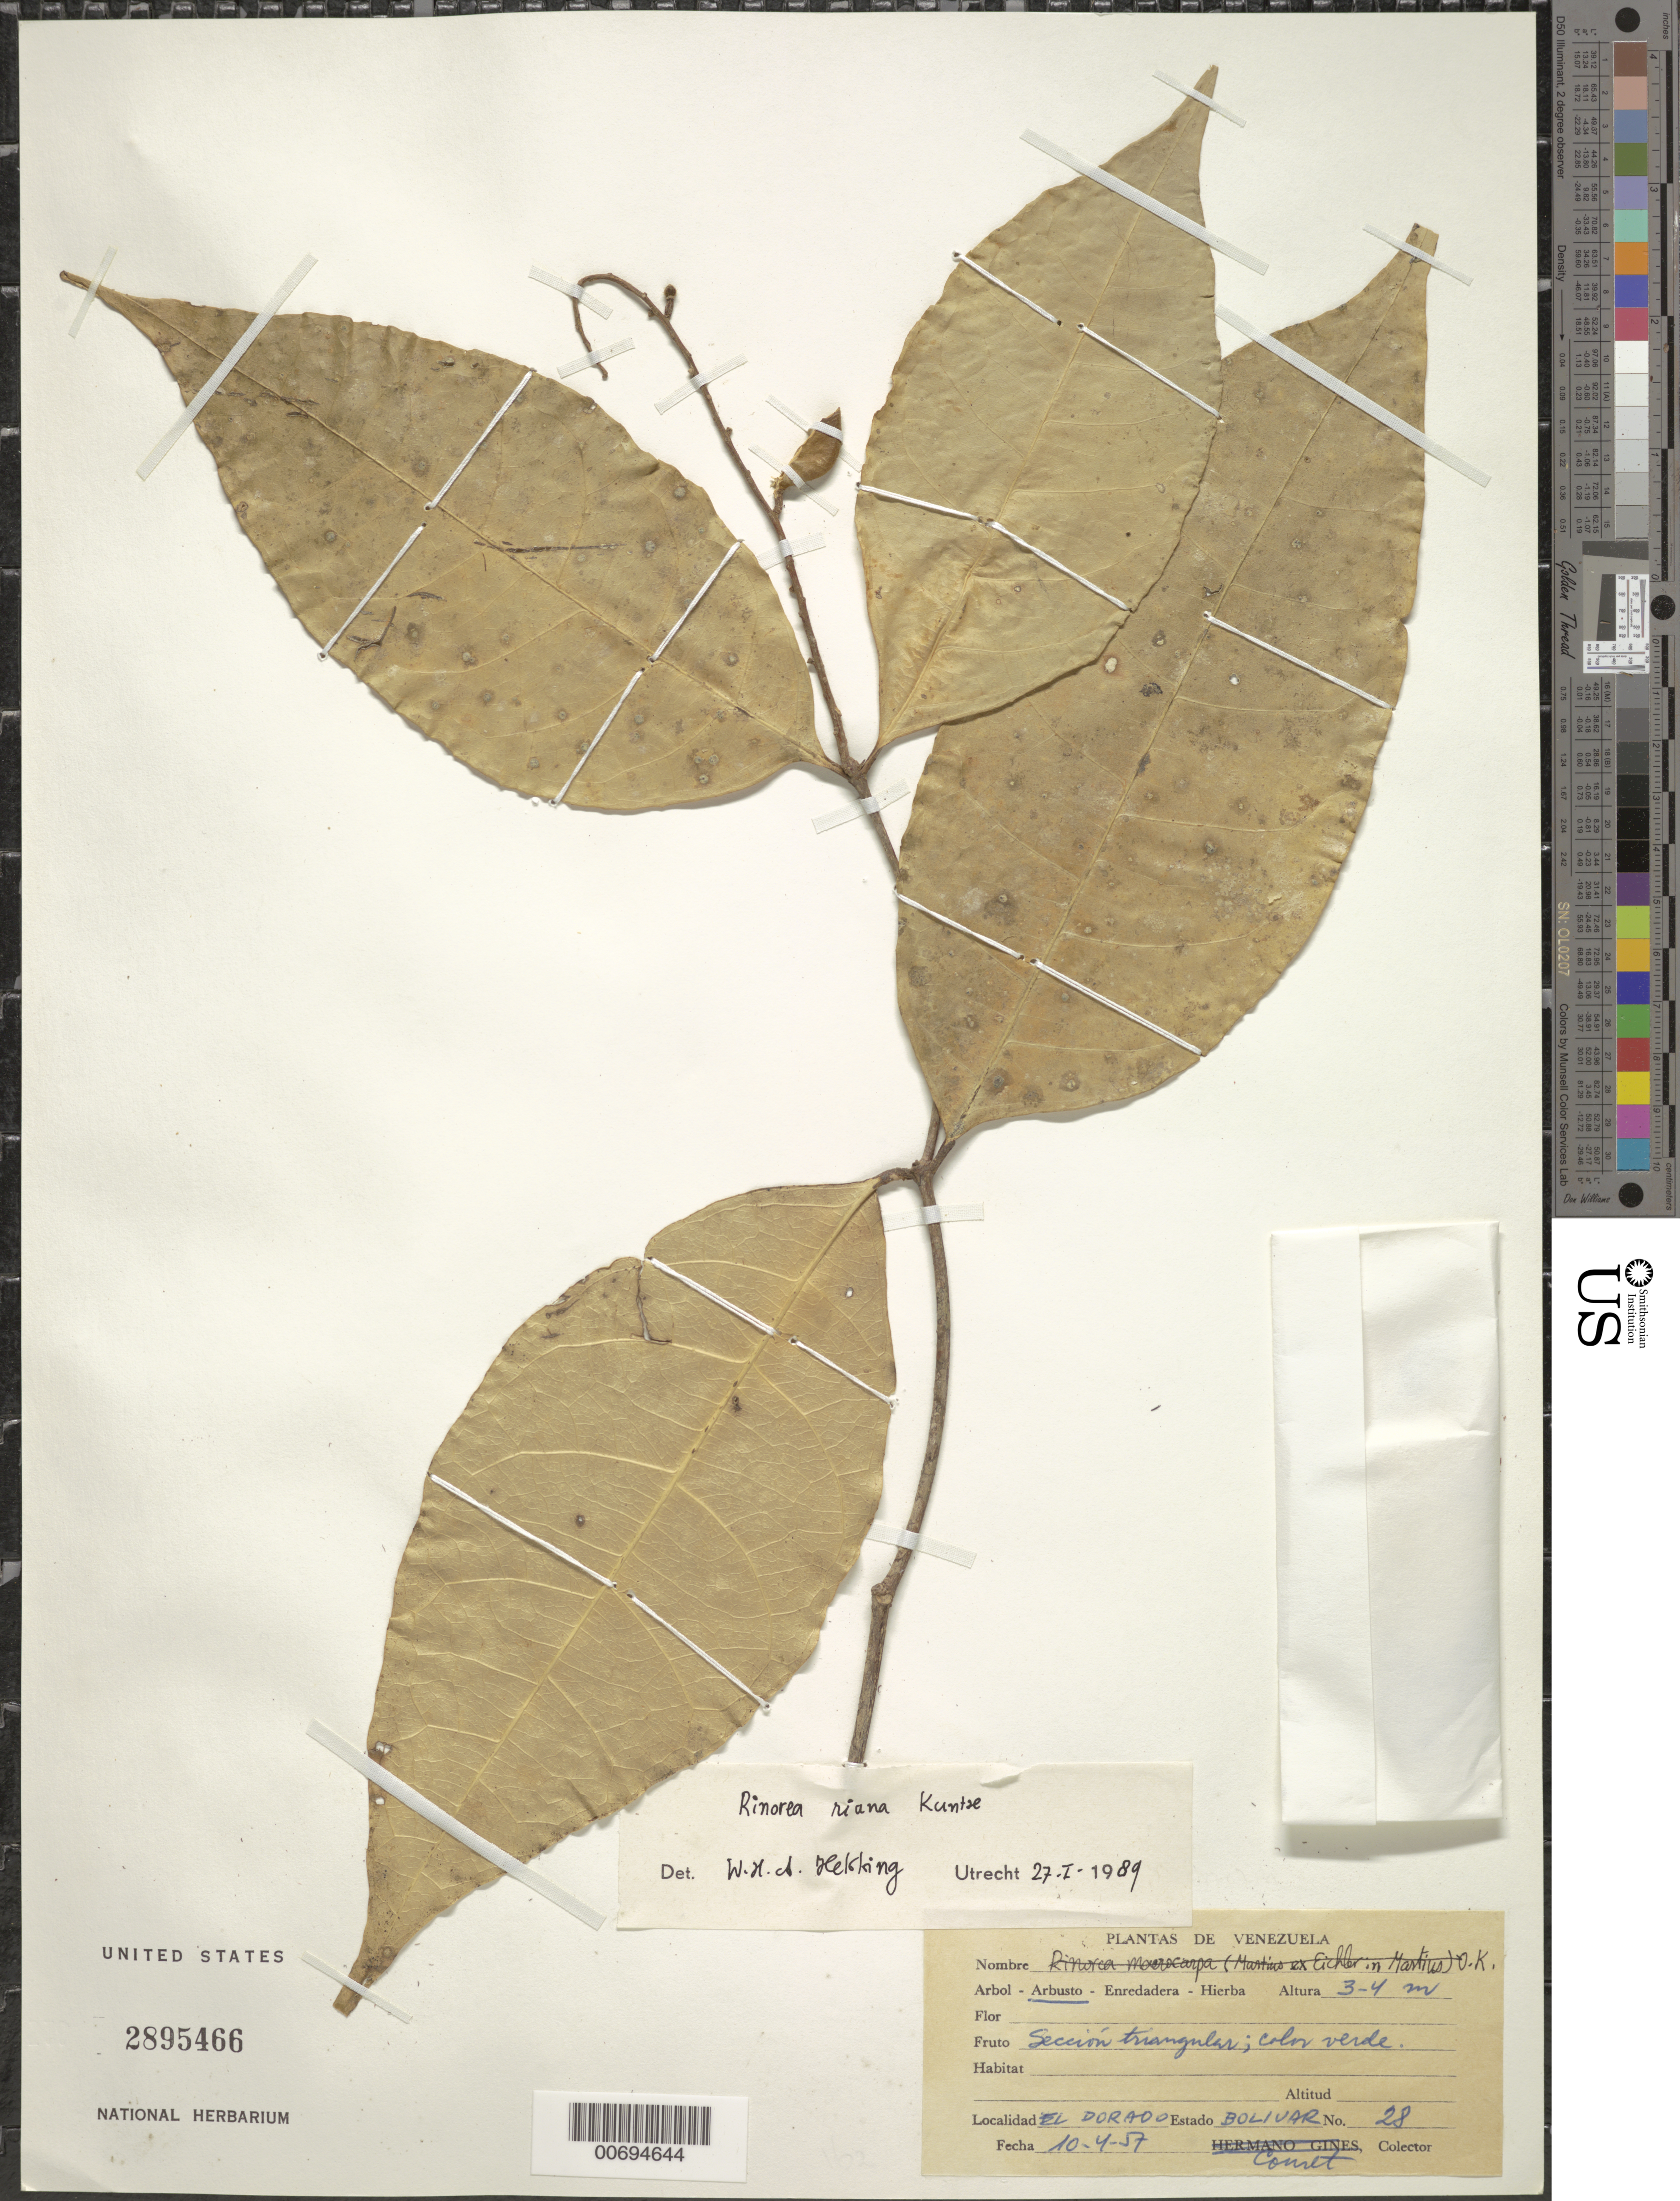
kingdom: Plantae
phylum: Tracheophyta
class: Magnoliopsida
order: Malpighiales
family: Violaceae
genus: Rinorea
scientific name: Rinorea riana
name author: Kuntze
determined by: Hekking, W. H. A.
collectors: -. Couret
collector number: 28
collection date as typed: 10-Apr-57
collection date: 1957-04-10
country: Venezuela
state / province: Bolívar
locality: El Dorado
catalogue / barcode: US 2895466